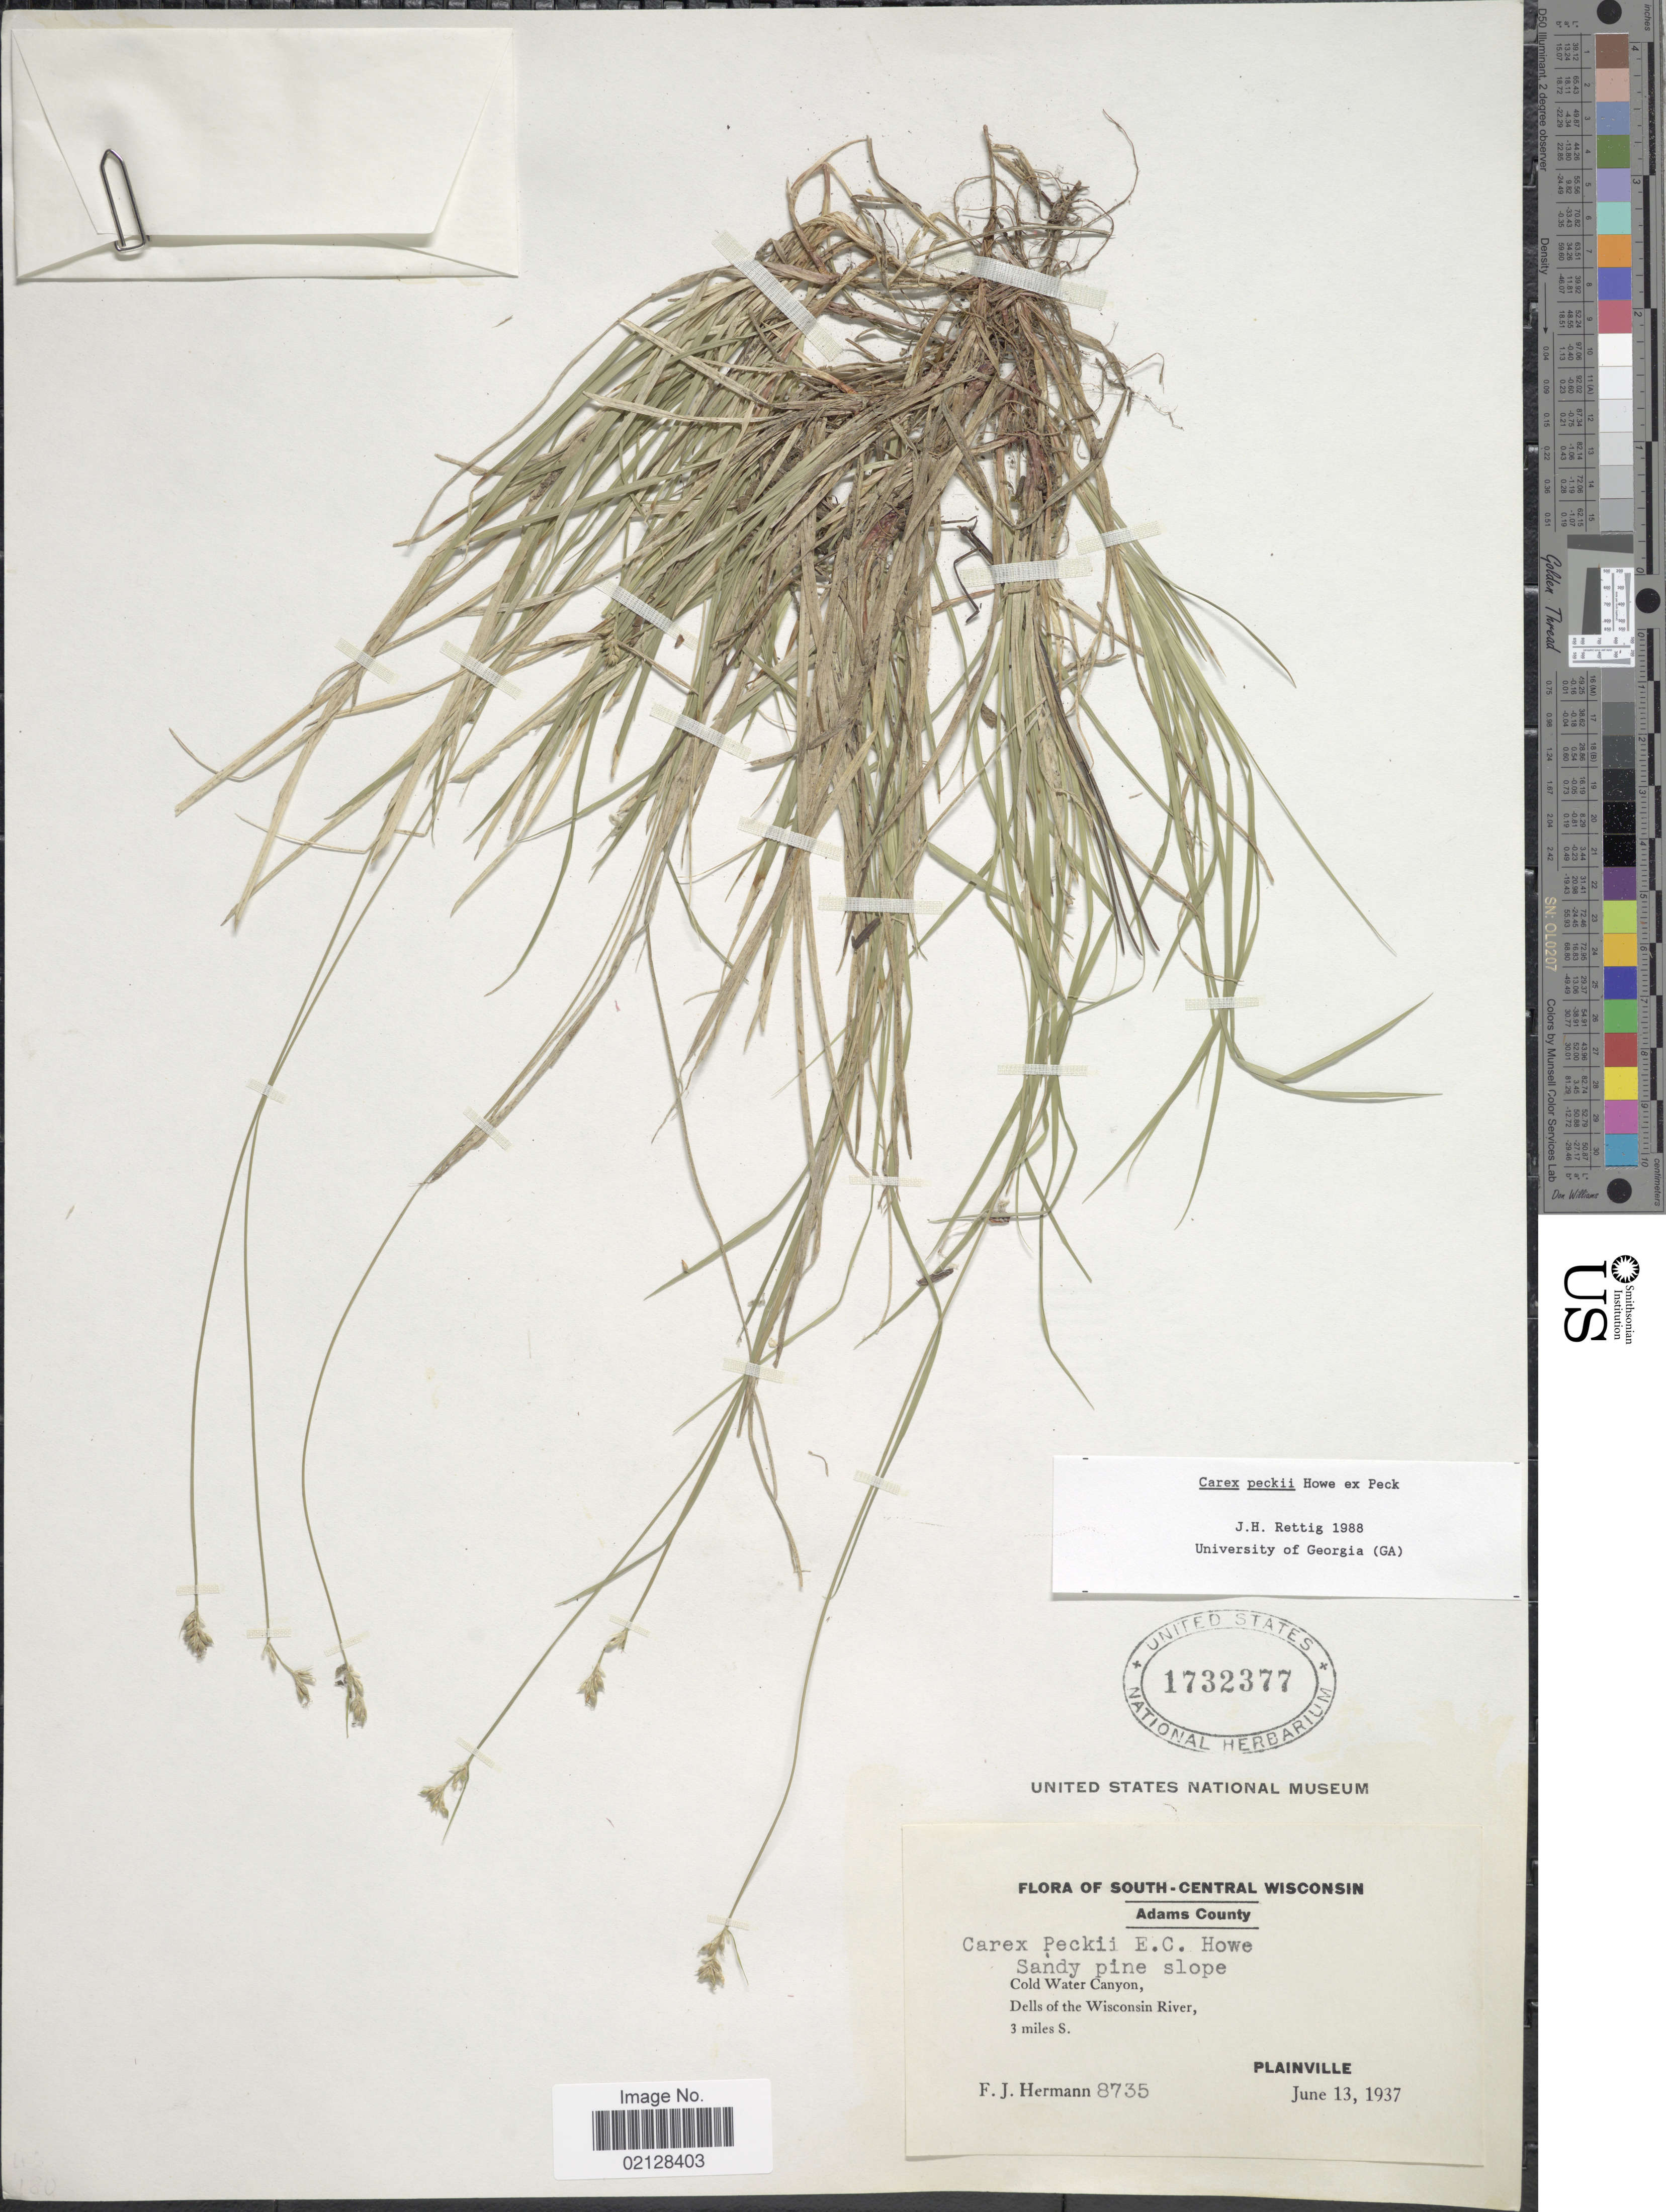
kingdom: Plantae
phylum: Tracheophyta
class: Liliopsida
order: Poales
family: Cyperaceae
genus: Carex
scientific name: Carex peckii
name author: Howe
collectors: F. J. Hermann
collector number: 8735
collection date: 1937-06-13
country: United States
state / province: Wisconsin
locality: South-Central Wisconsin, Adams County, Cold Water Canyon, Dells of the Wisconsin River, 3 miles S., Plainville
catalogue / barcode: US 1732377